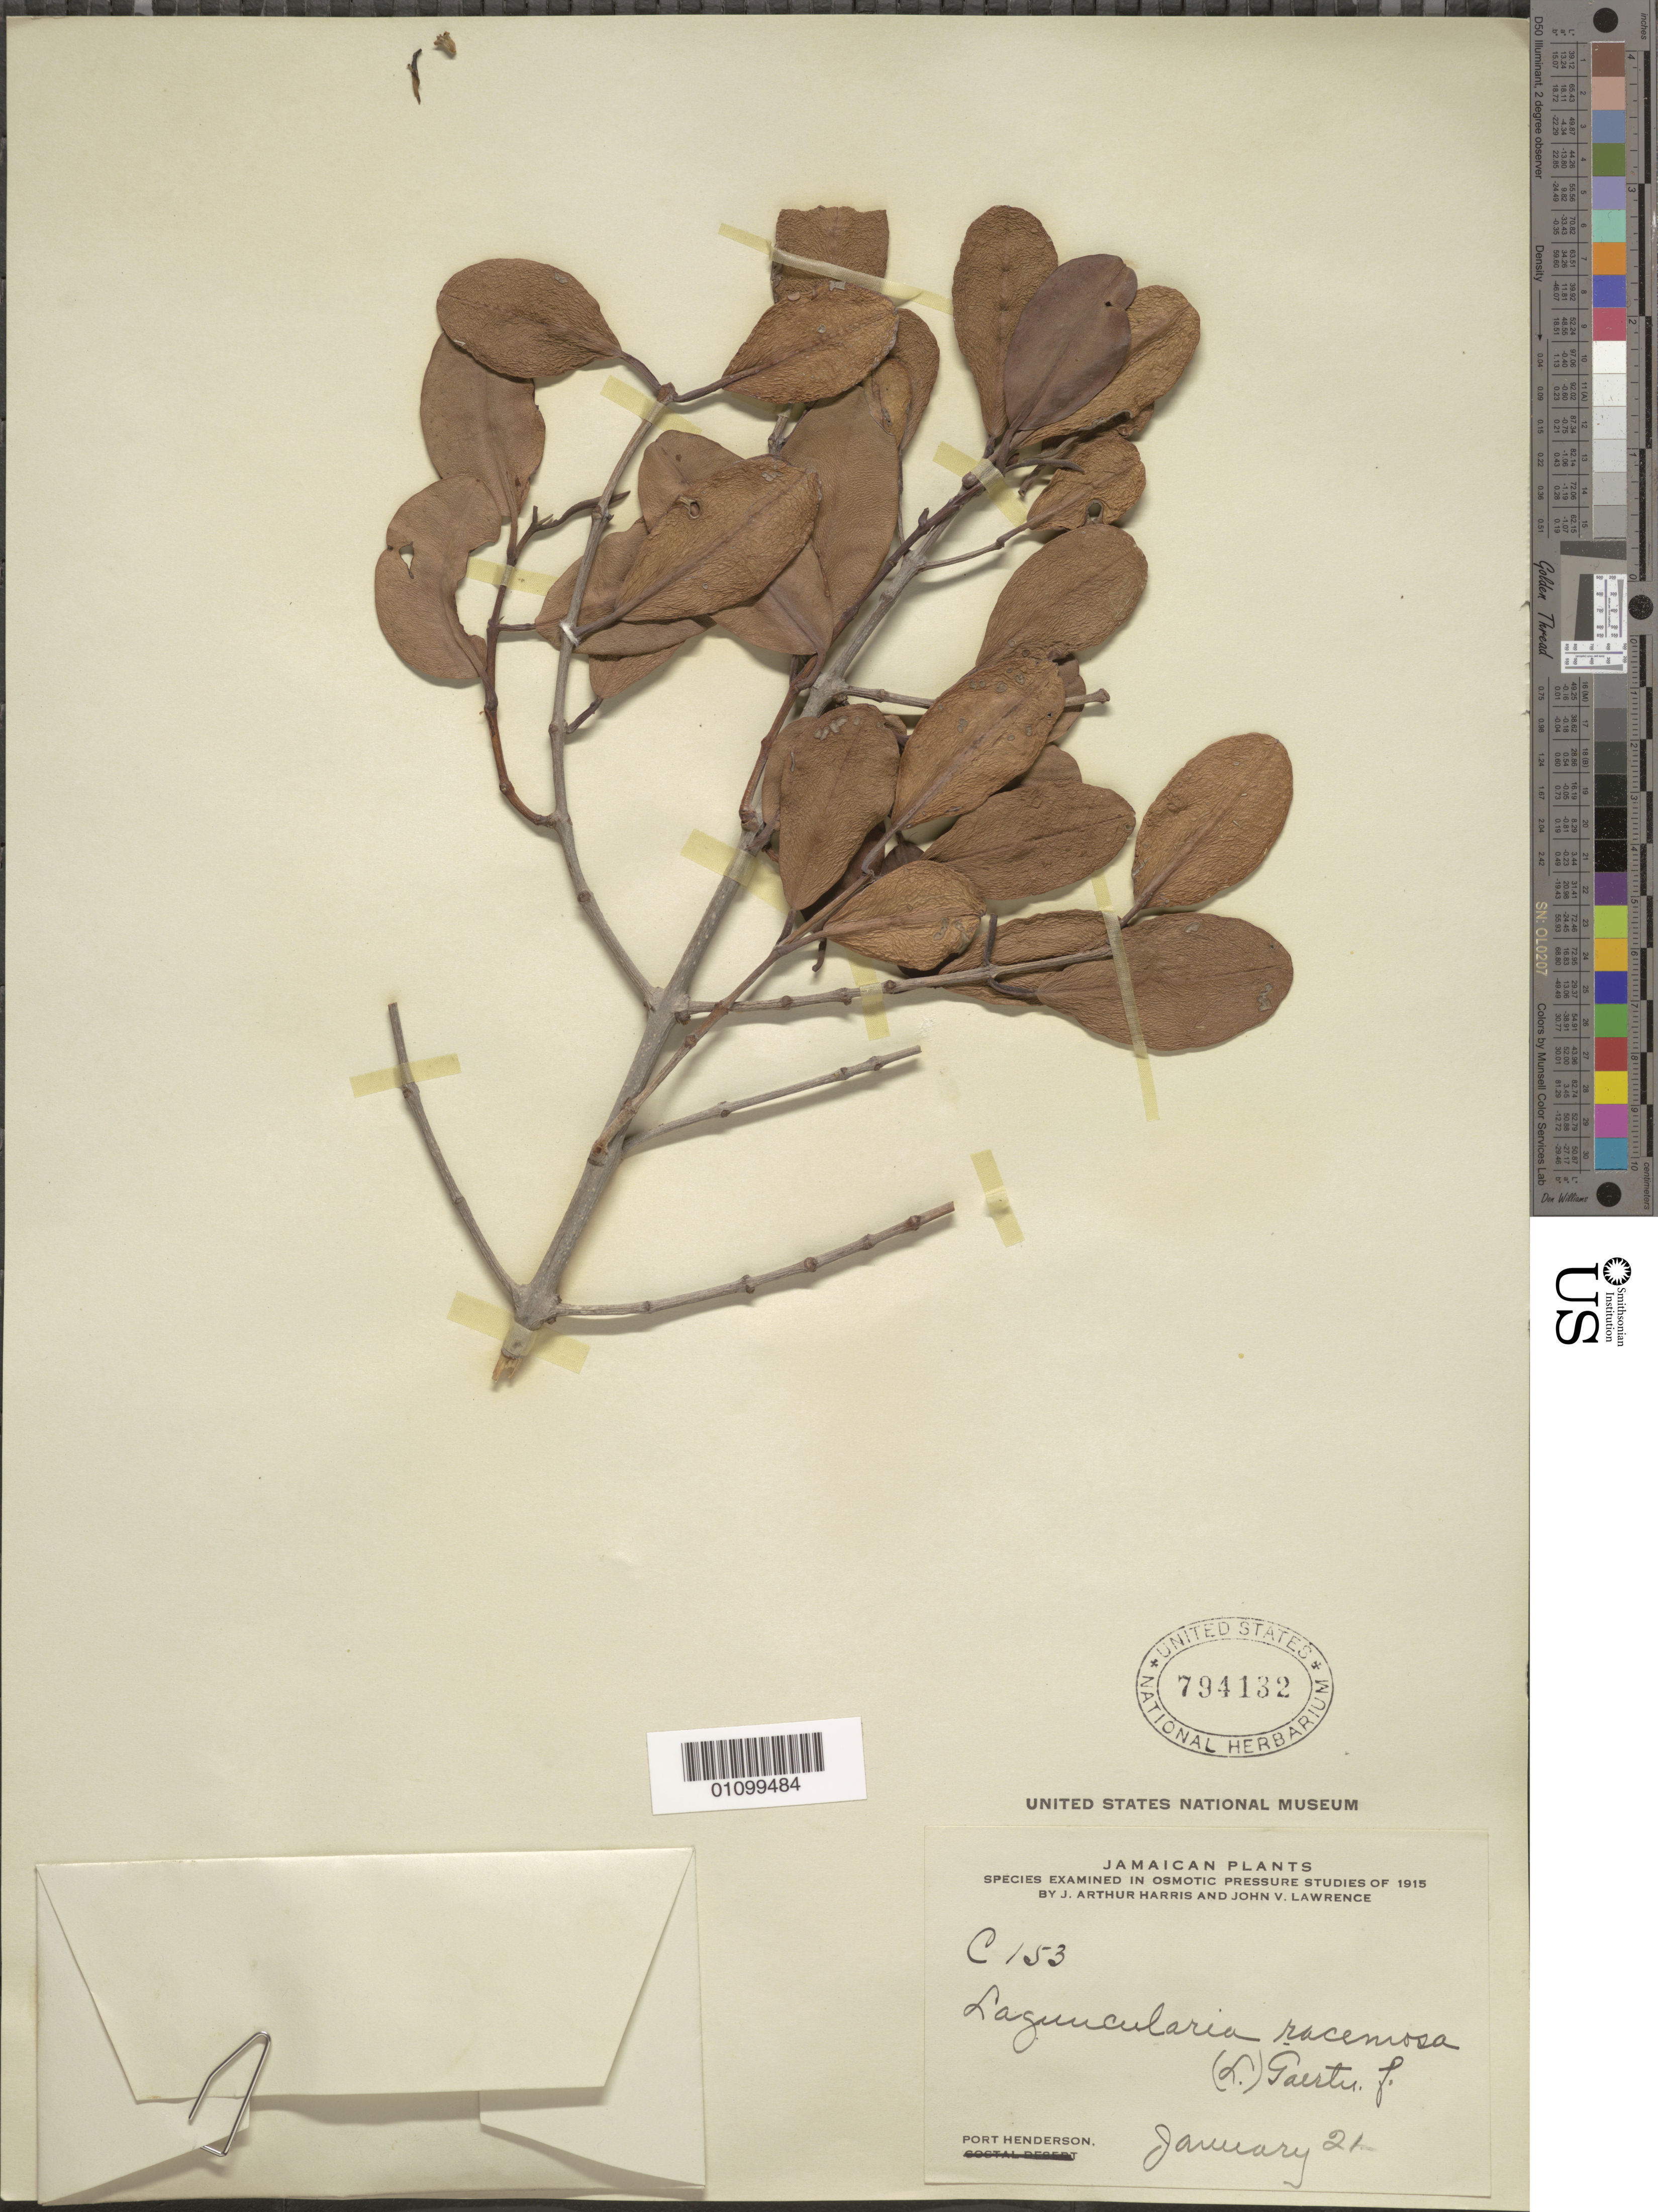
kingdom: Plantae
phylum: Tracheophyta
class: Magnoliopsida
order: Myrtales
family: Combretaceae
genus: Laguncularia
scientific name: Laguncularia racemosa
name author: (L.) C.F. Gaertn.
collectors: J. A. Harris & J. Lawrence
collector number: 153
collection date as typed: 21 Jan 1915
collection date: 1915-01-21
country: Jamaica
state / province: Saint Catherine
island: Jamaica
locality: Port Henderson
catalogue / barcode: US 794132